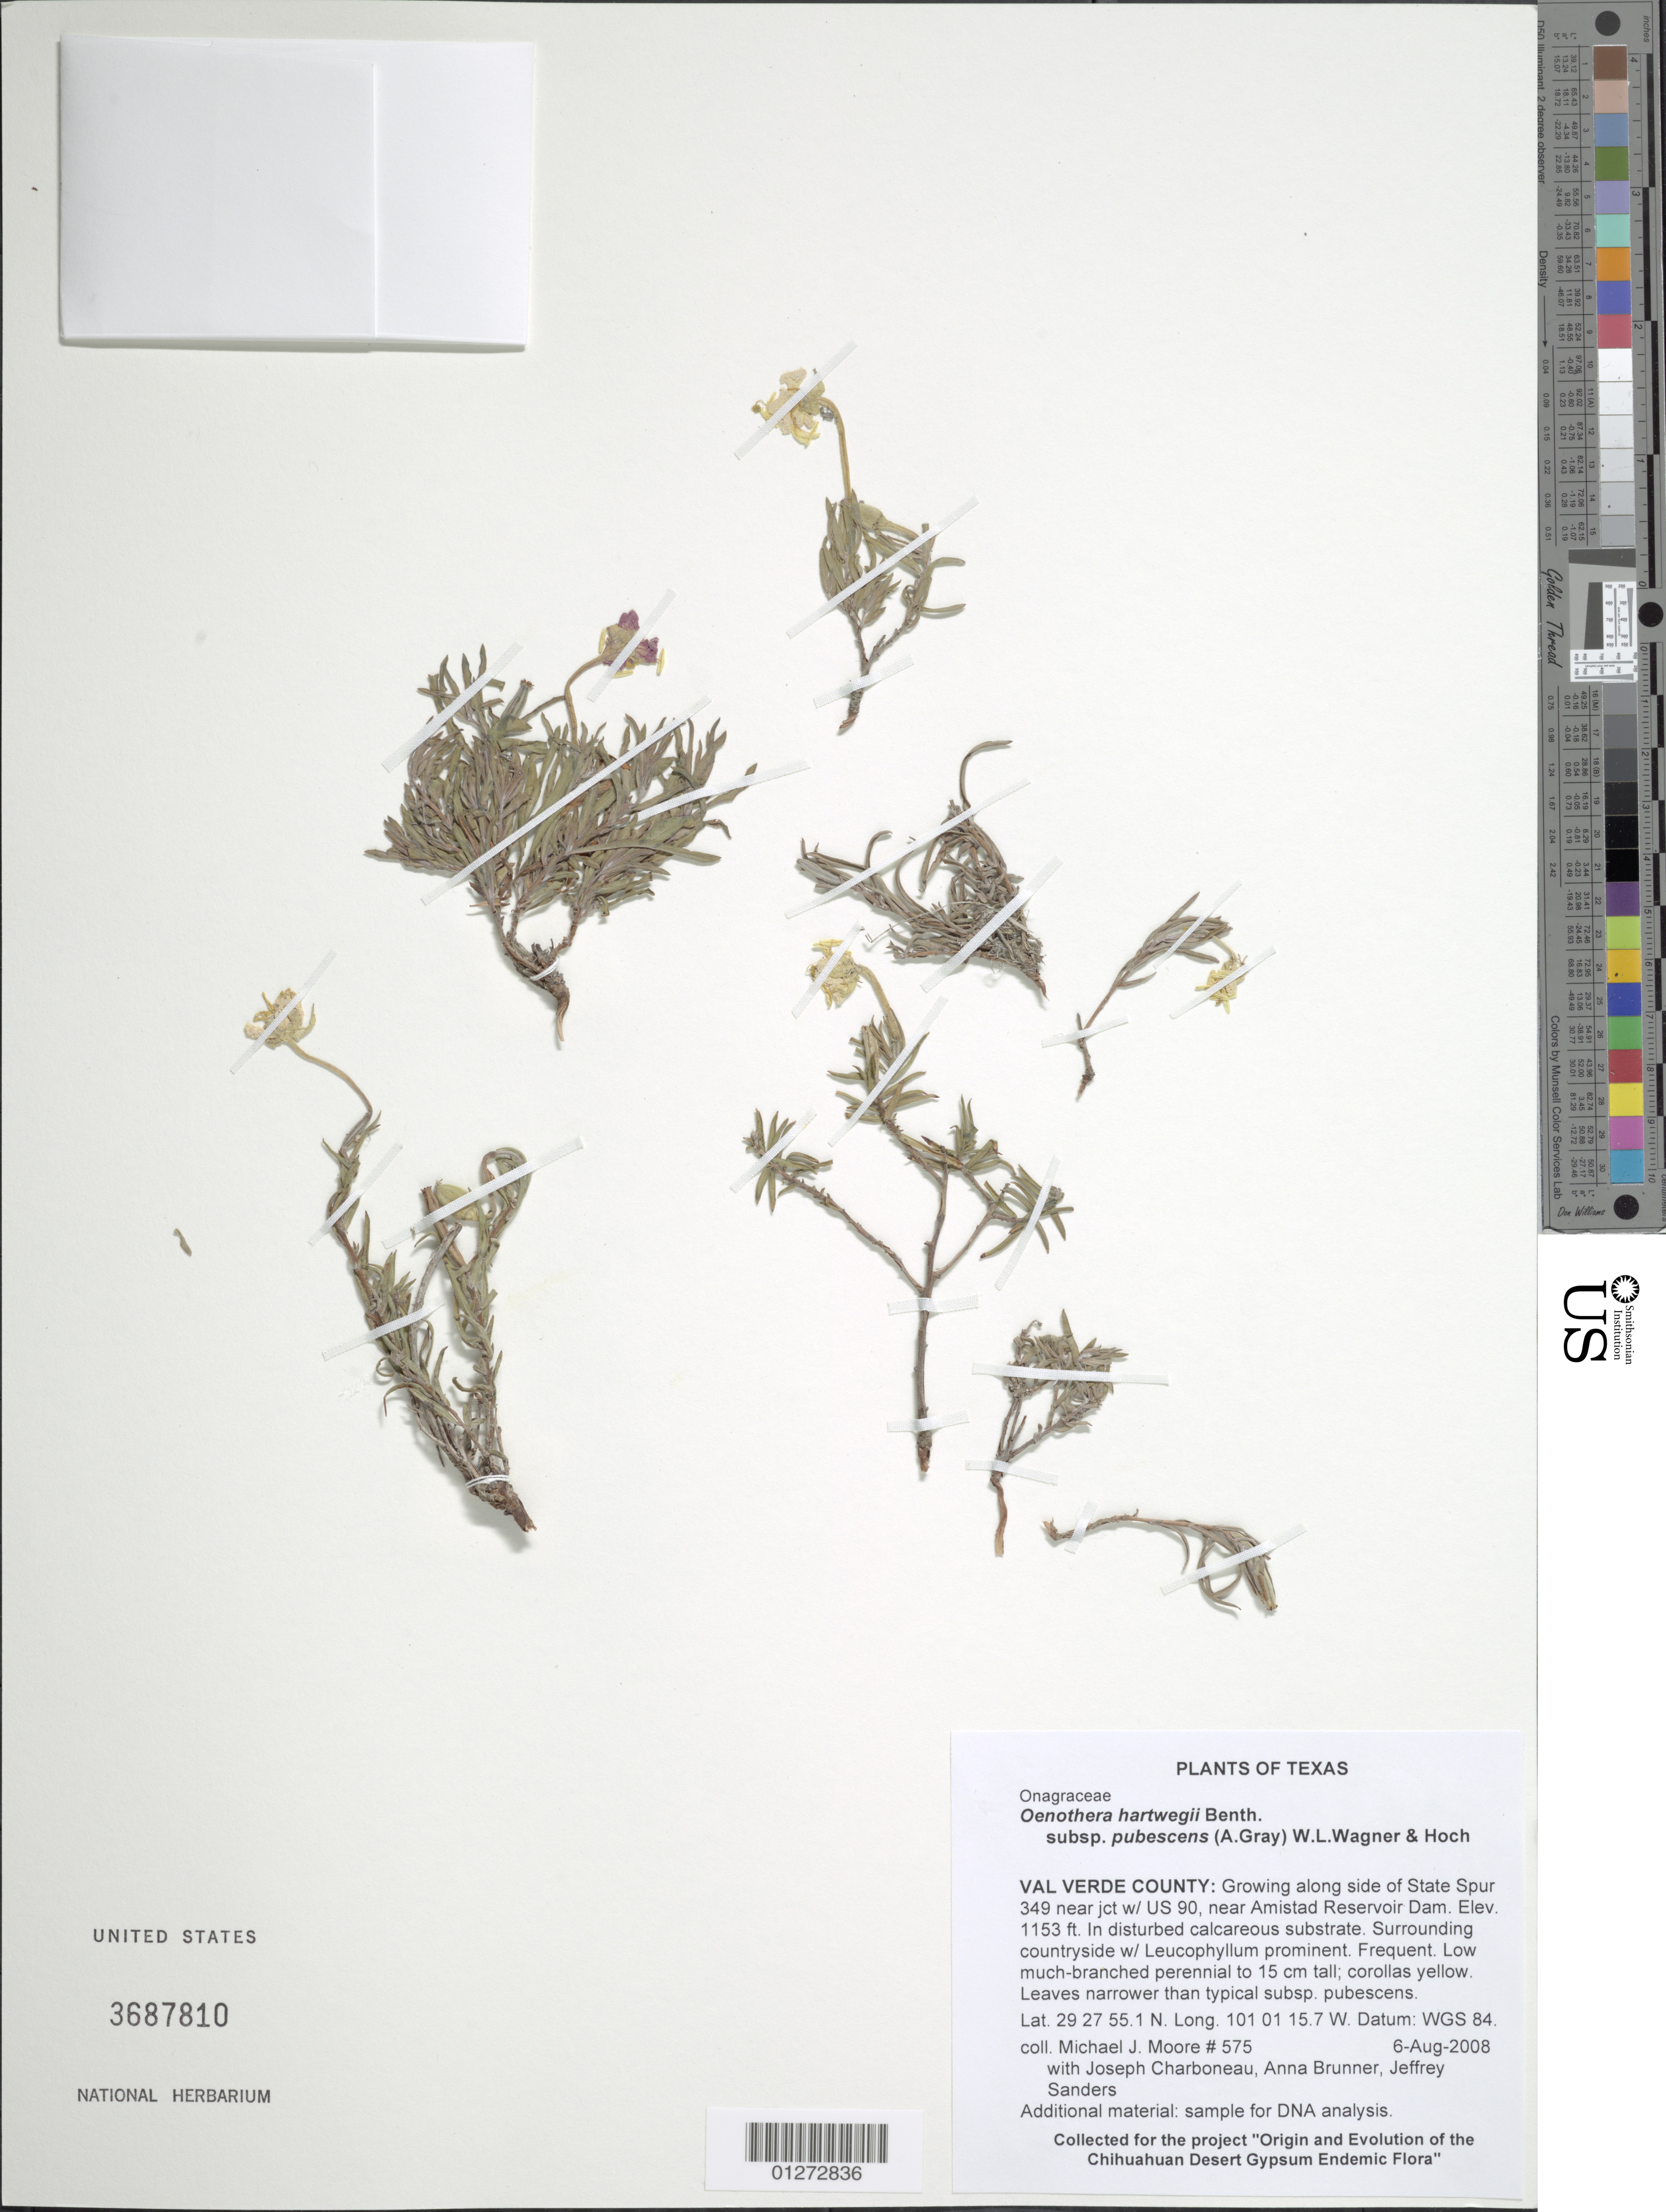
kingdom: Plantae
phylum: Tracheophyta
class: Magnoliopsida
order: Myrtales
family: Onagraceae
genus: Oenothera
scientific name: Oenothera hartwegii subsp. hartwegii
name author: Benth.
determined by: Cooper, B. J.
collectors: M. J. Moore, J. L. M. Charboneau, A. Brunner & J. Sanders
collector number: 575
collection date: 2004-08-05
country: United States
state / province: Texas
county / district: Val Verde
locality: Growing along side of State Spur 349 near jct w/ US 90, near Amistad Reservoir Dam.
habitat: In disturbed calcareous substrate. Surrounding countryside w/ Leucophyllum prominent.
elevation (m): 351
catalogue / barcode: US 3687810